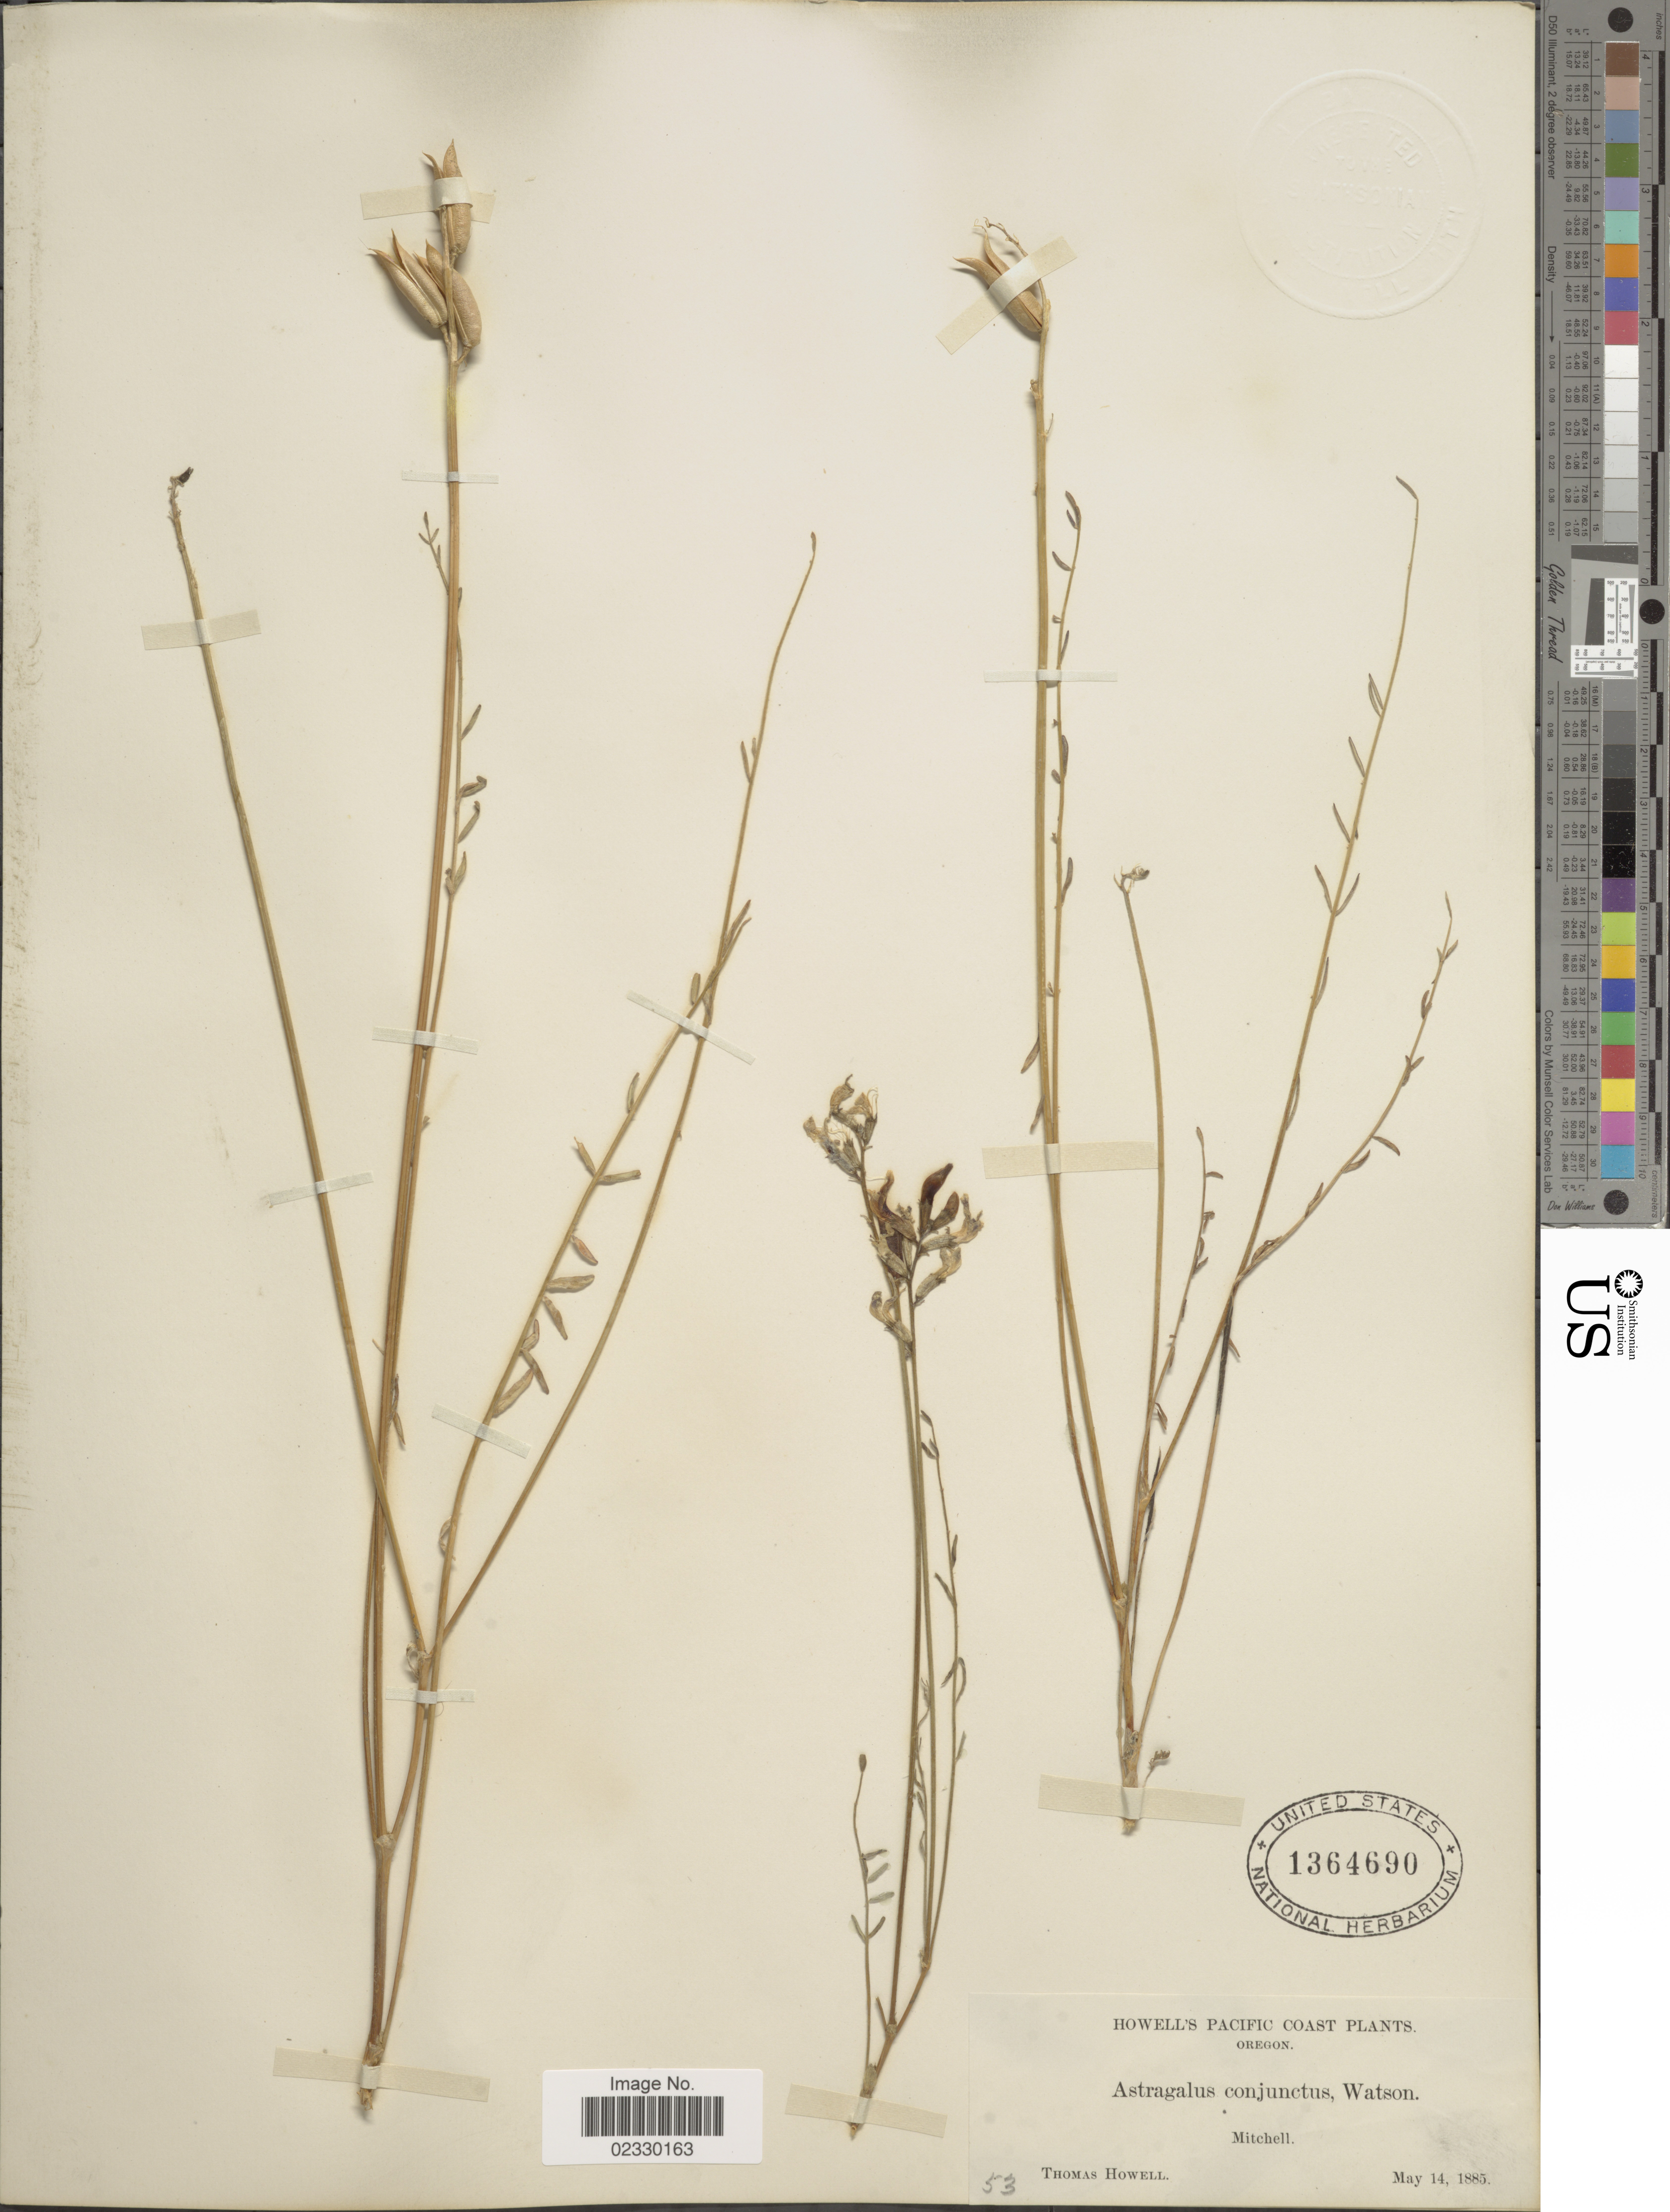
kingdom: Plantae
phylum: Tracheophyta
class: Magnoliopsida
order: Fabales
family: Fabaceae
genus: Astragalus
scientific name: Astragalus conjunctus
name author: S. Watson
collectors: T. Howell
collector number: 53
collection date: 1885-05-14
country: United States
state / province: Oregon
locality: Pacific Coast, Mitchell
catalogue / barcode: US 1364690